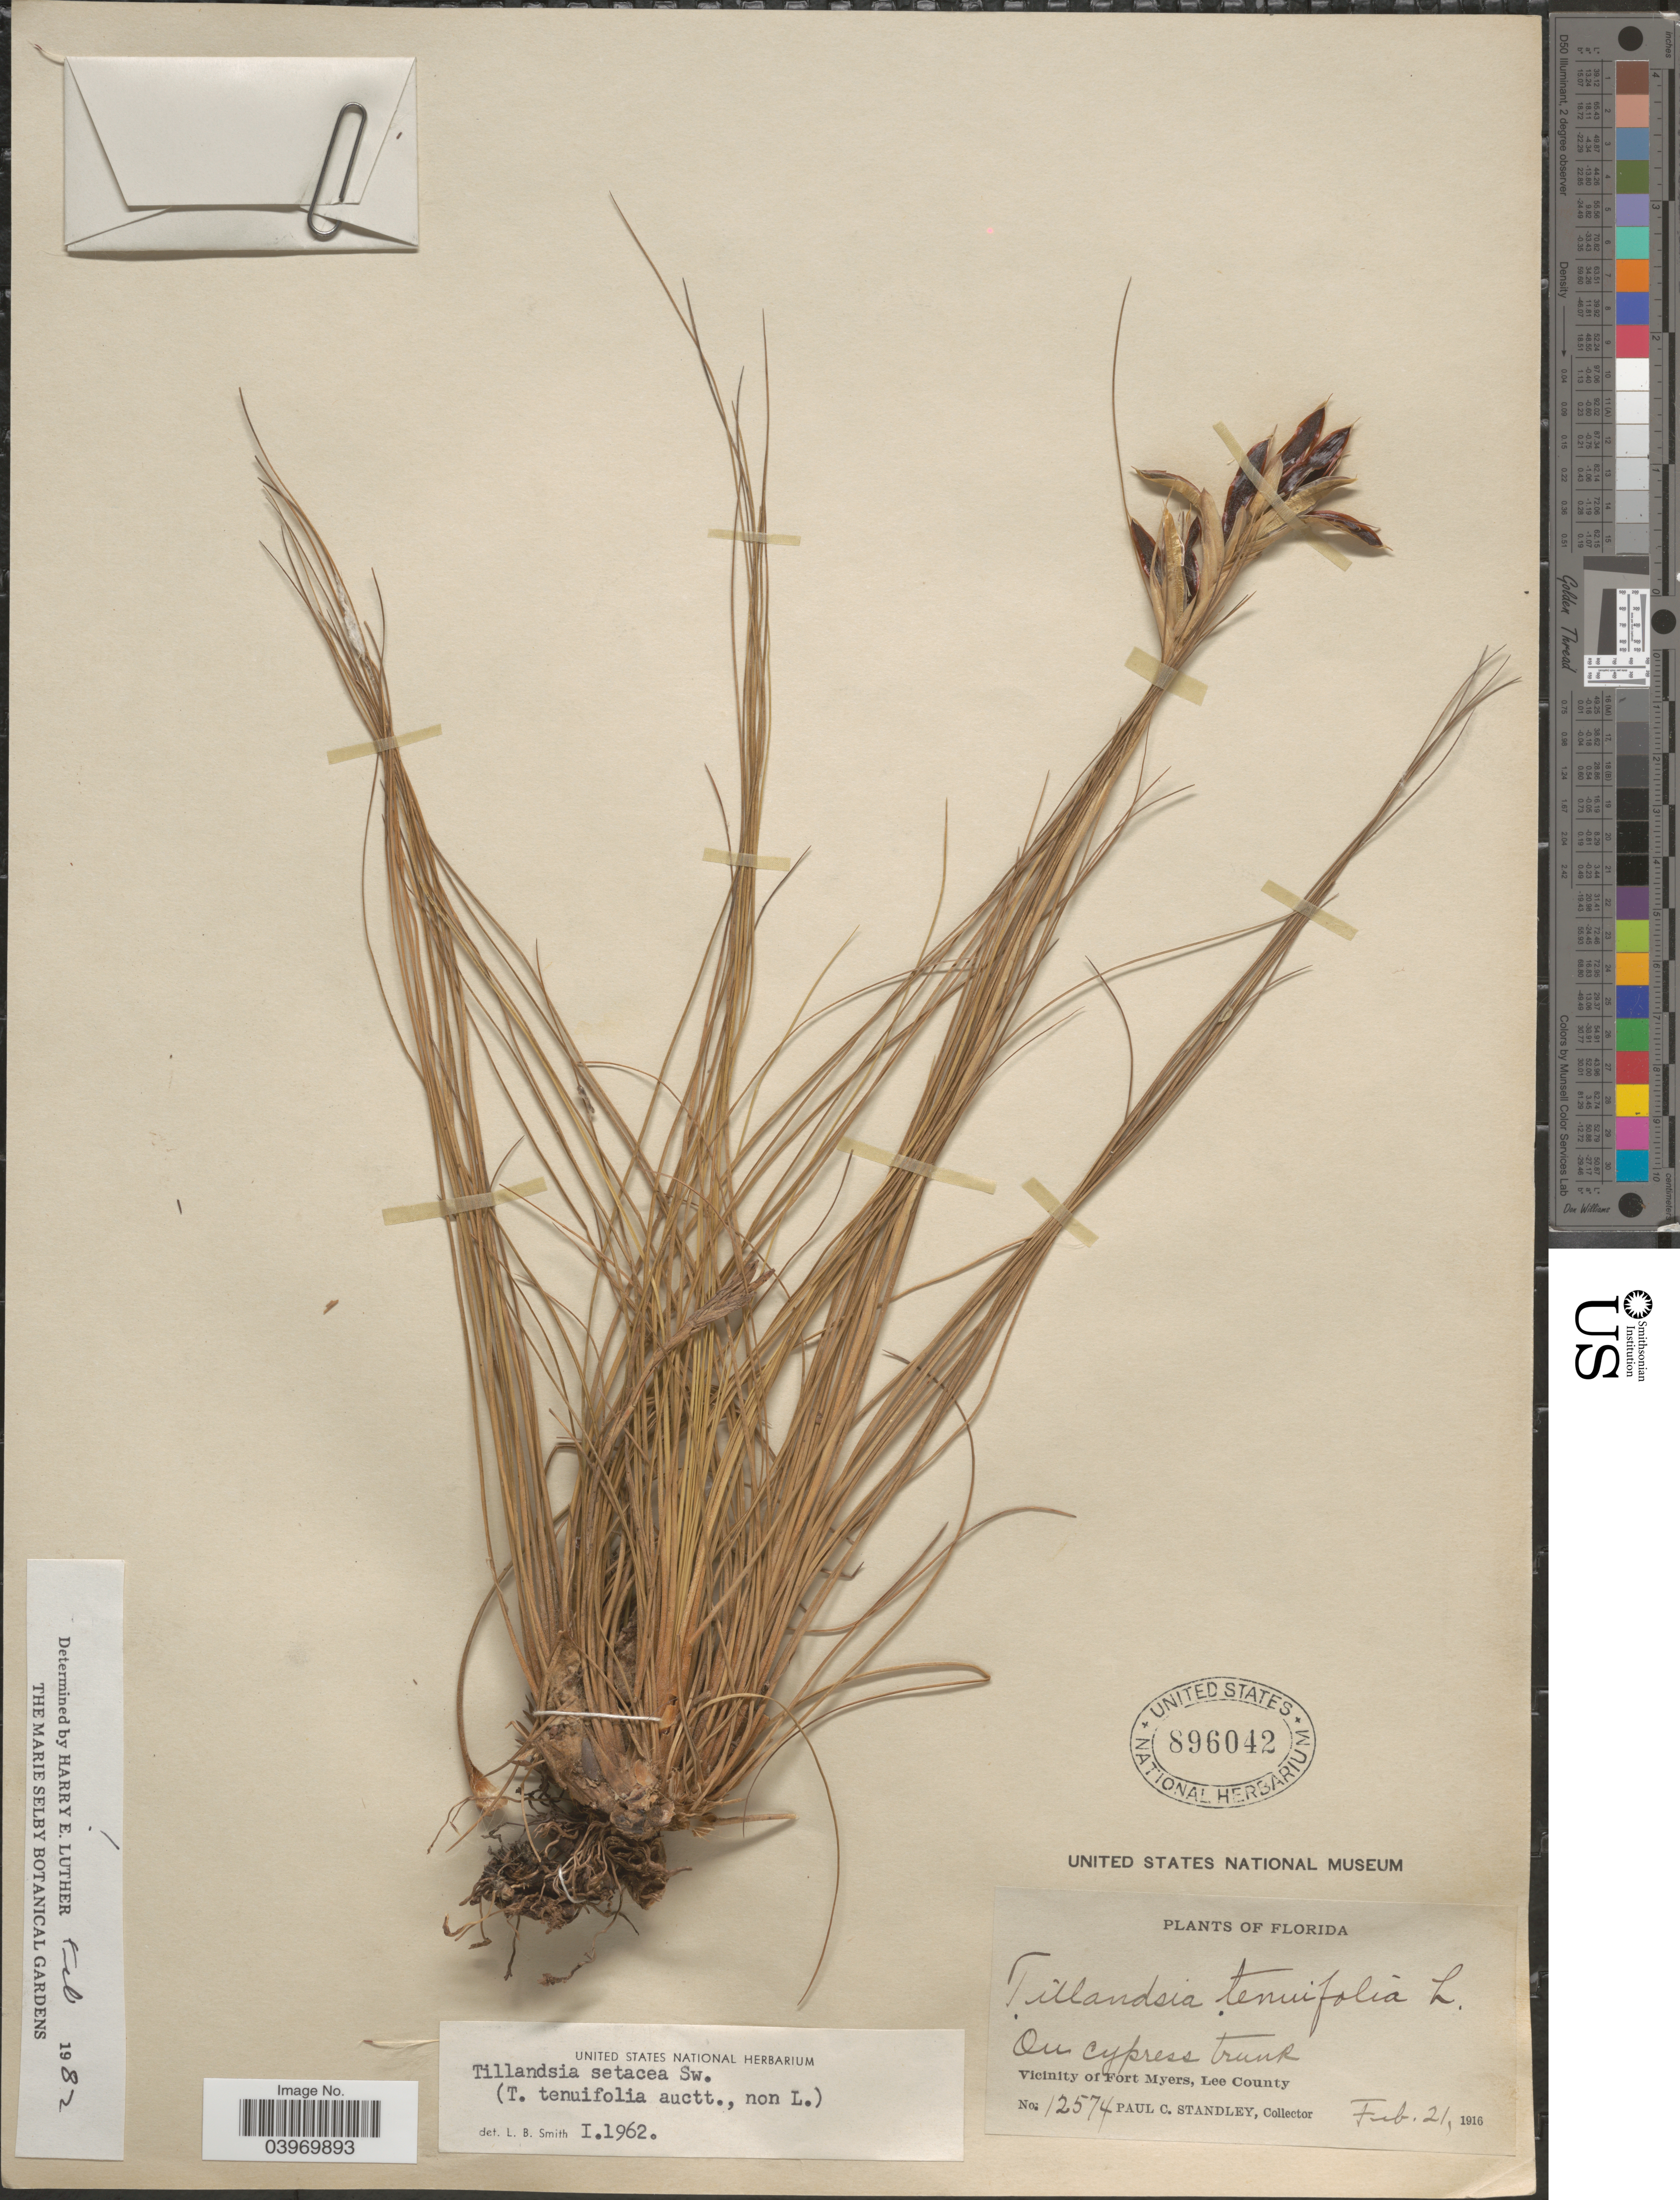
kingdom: Plantae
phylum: Tracheophyta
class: Liliopsida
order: Poales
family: Bromeliaceae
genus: Tillandsia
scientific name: Tillandsia setacea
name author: Sw.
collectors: P. C. Standley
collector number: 12574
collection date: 1916-02-21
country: United States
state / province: Florida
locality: Vicinity of Fort Myers, Lee County.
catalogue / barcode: US 896042